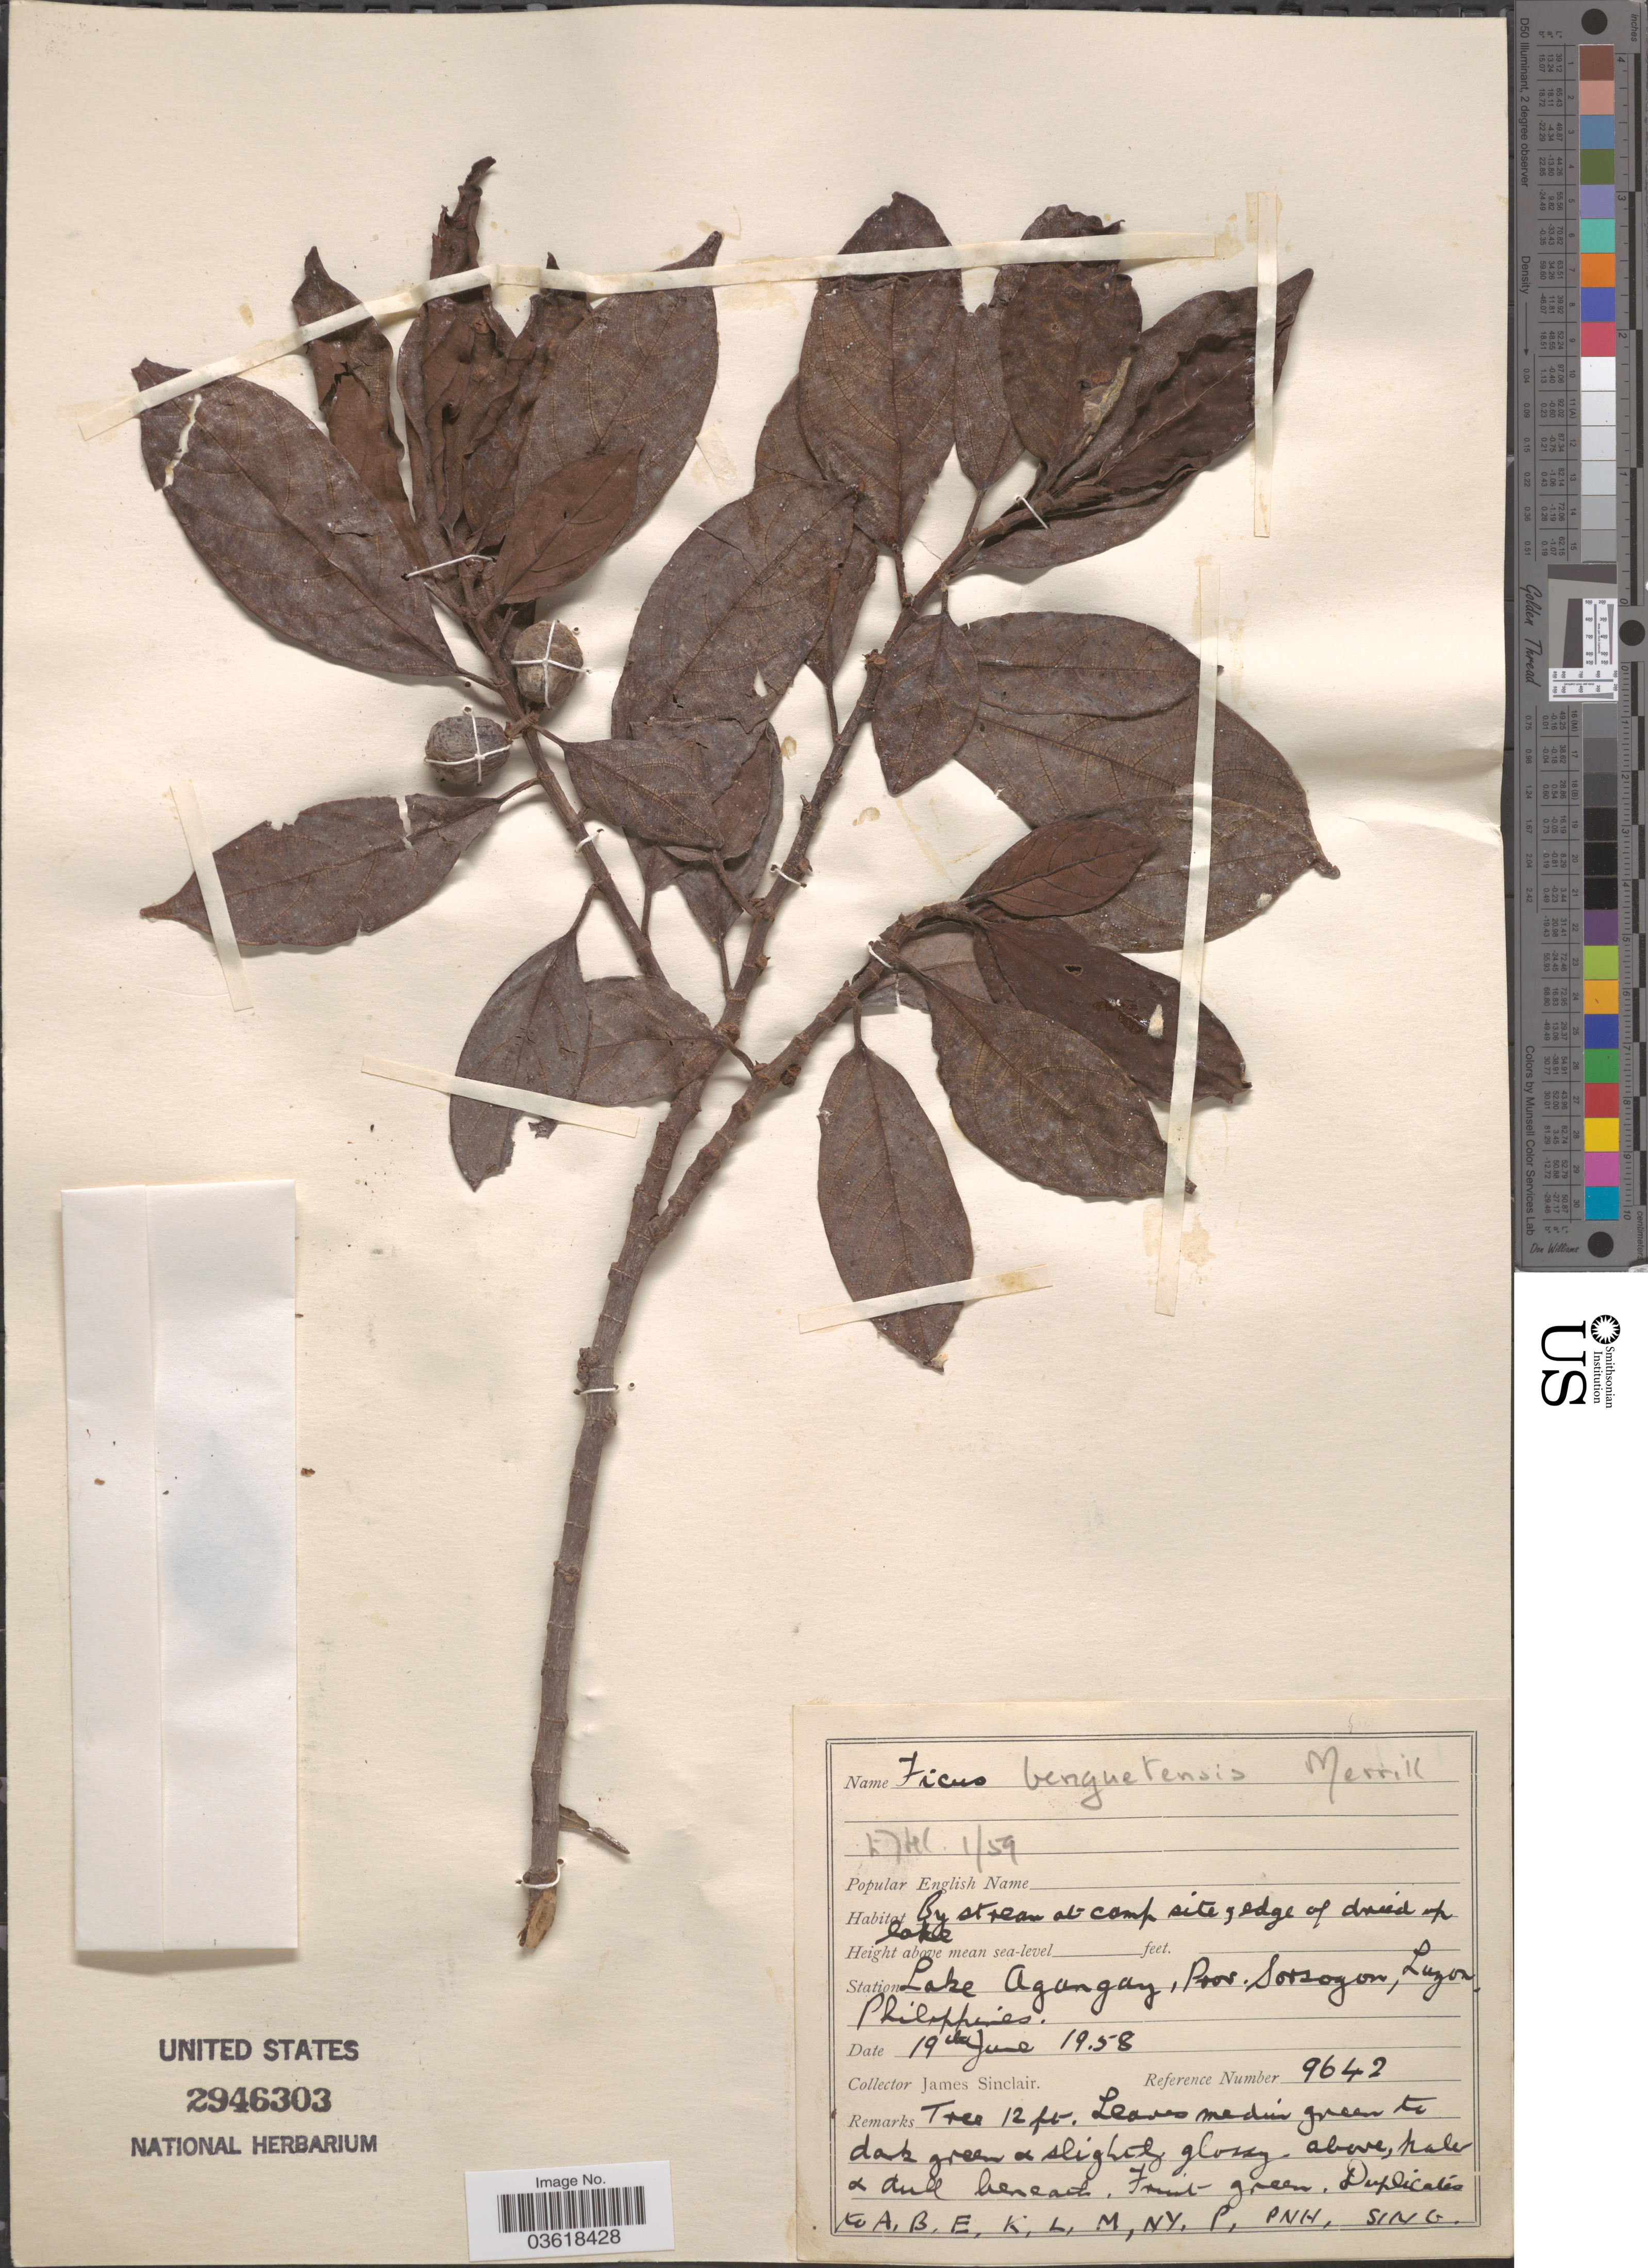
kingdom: Plantae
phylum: Tracheophyta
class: Magnoliopsida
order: Rosales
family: Moraceae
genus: Ficus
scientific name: Ficus benguetensis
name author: Merr.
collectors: J. Sinclair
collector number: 9642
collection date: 1958-06-19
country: Philippines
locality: Station Lake Agangay, Prov. Sorsogon, Luzon.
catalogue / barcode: US 2946303